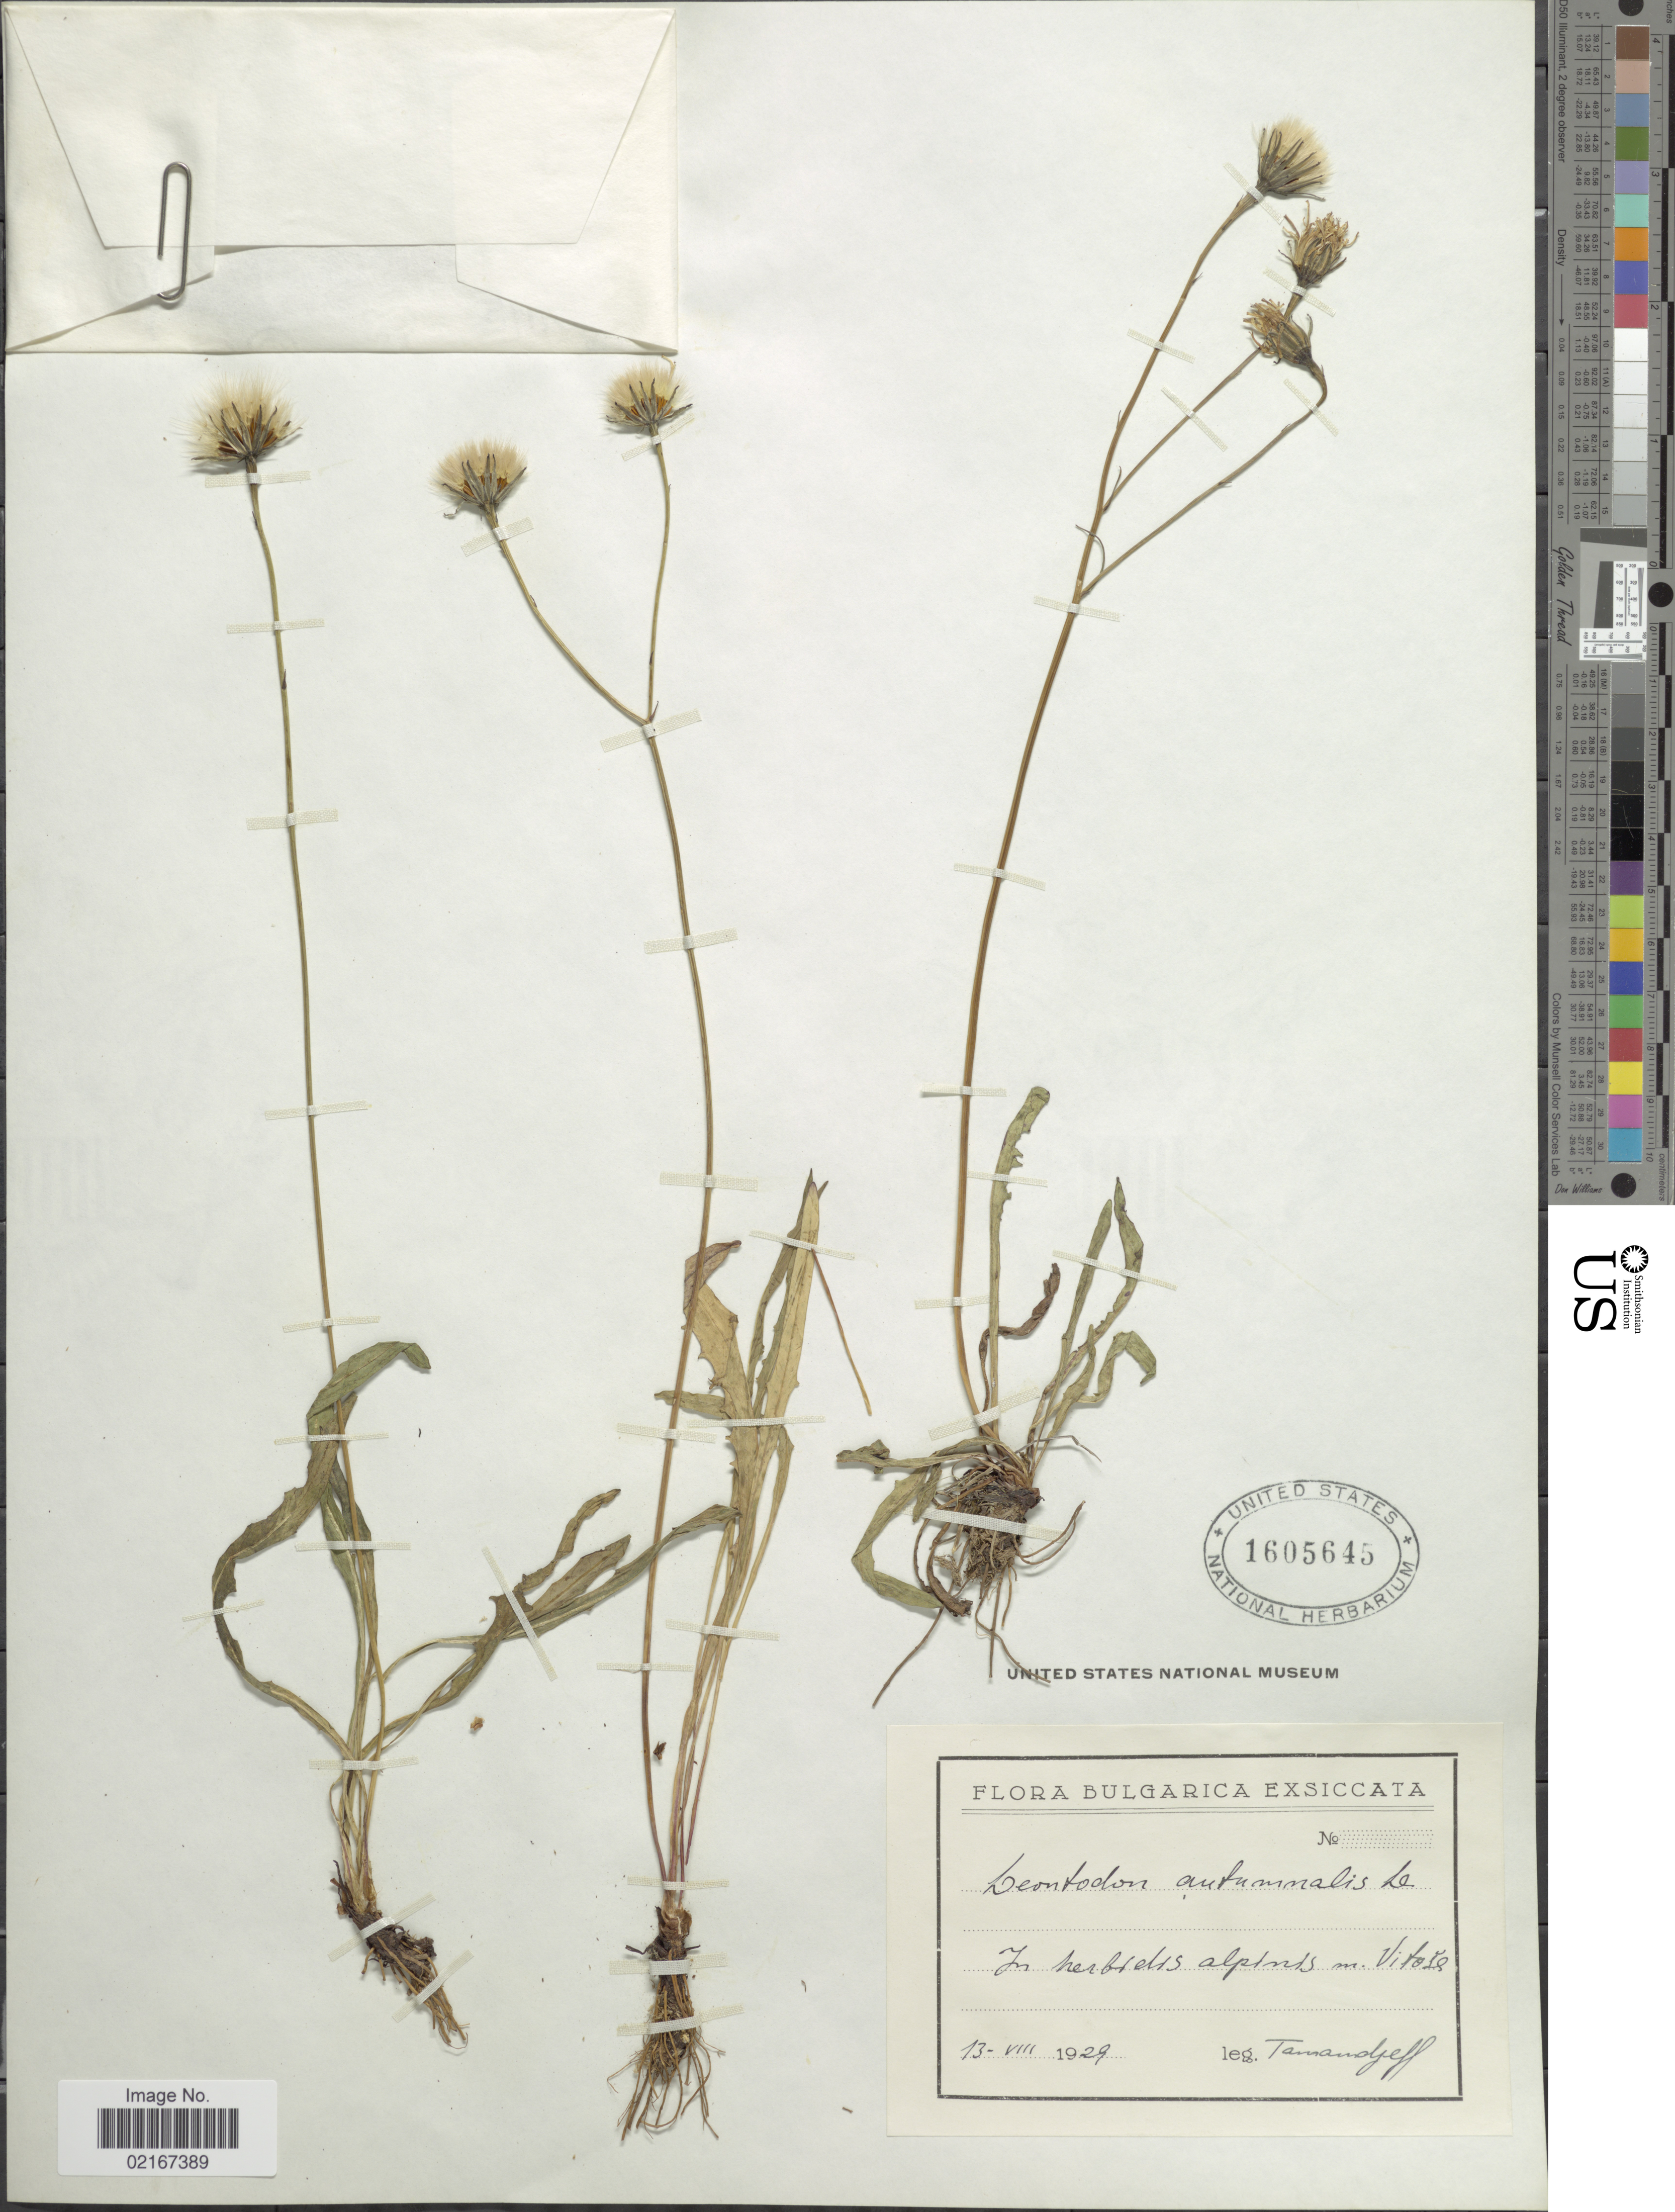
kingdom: Plantae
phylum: Tracheophyta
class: Magnoliopsida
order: Asterales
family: Asteraceae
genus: Scorzoneroides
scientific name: Scorzoneroides autumnalis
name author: (L.) Moench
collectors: -. Tamandjeff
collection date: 1929-08-13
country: Bulgaria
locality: Vitoss [interpreted]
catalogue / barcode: US 1605645